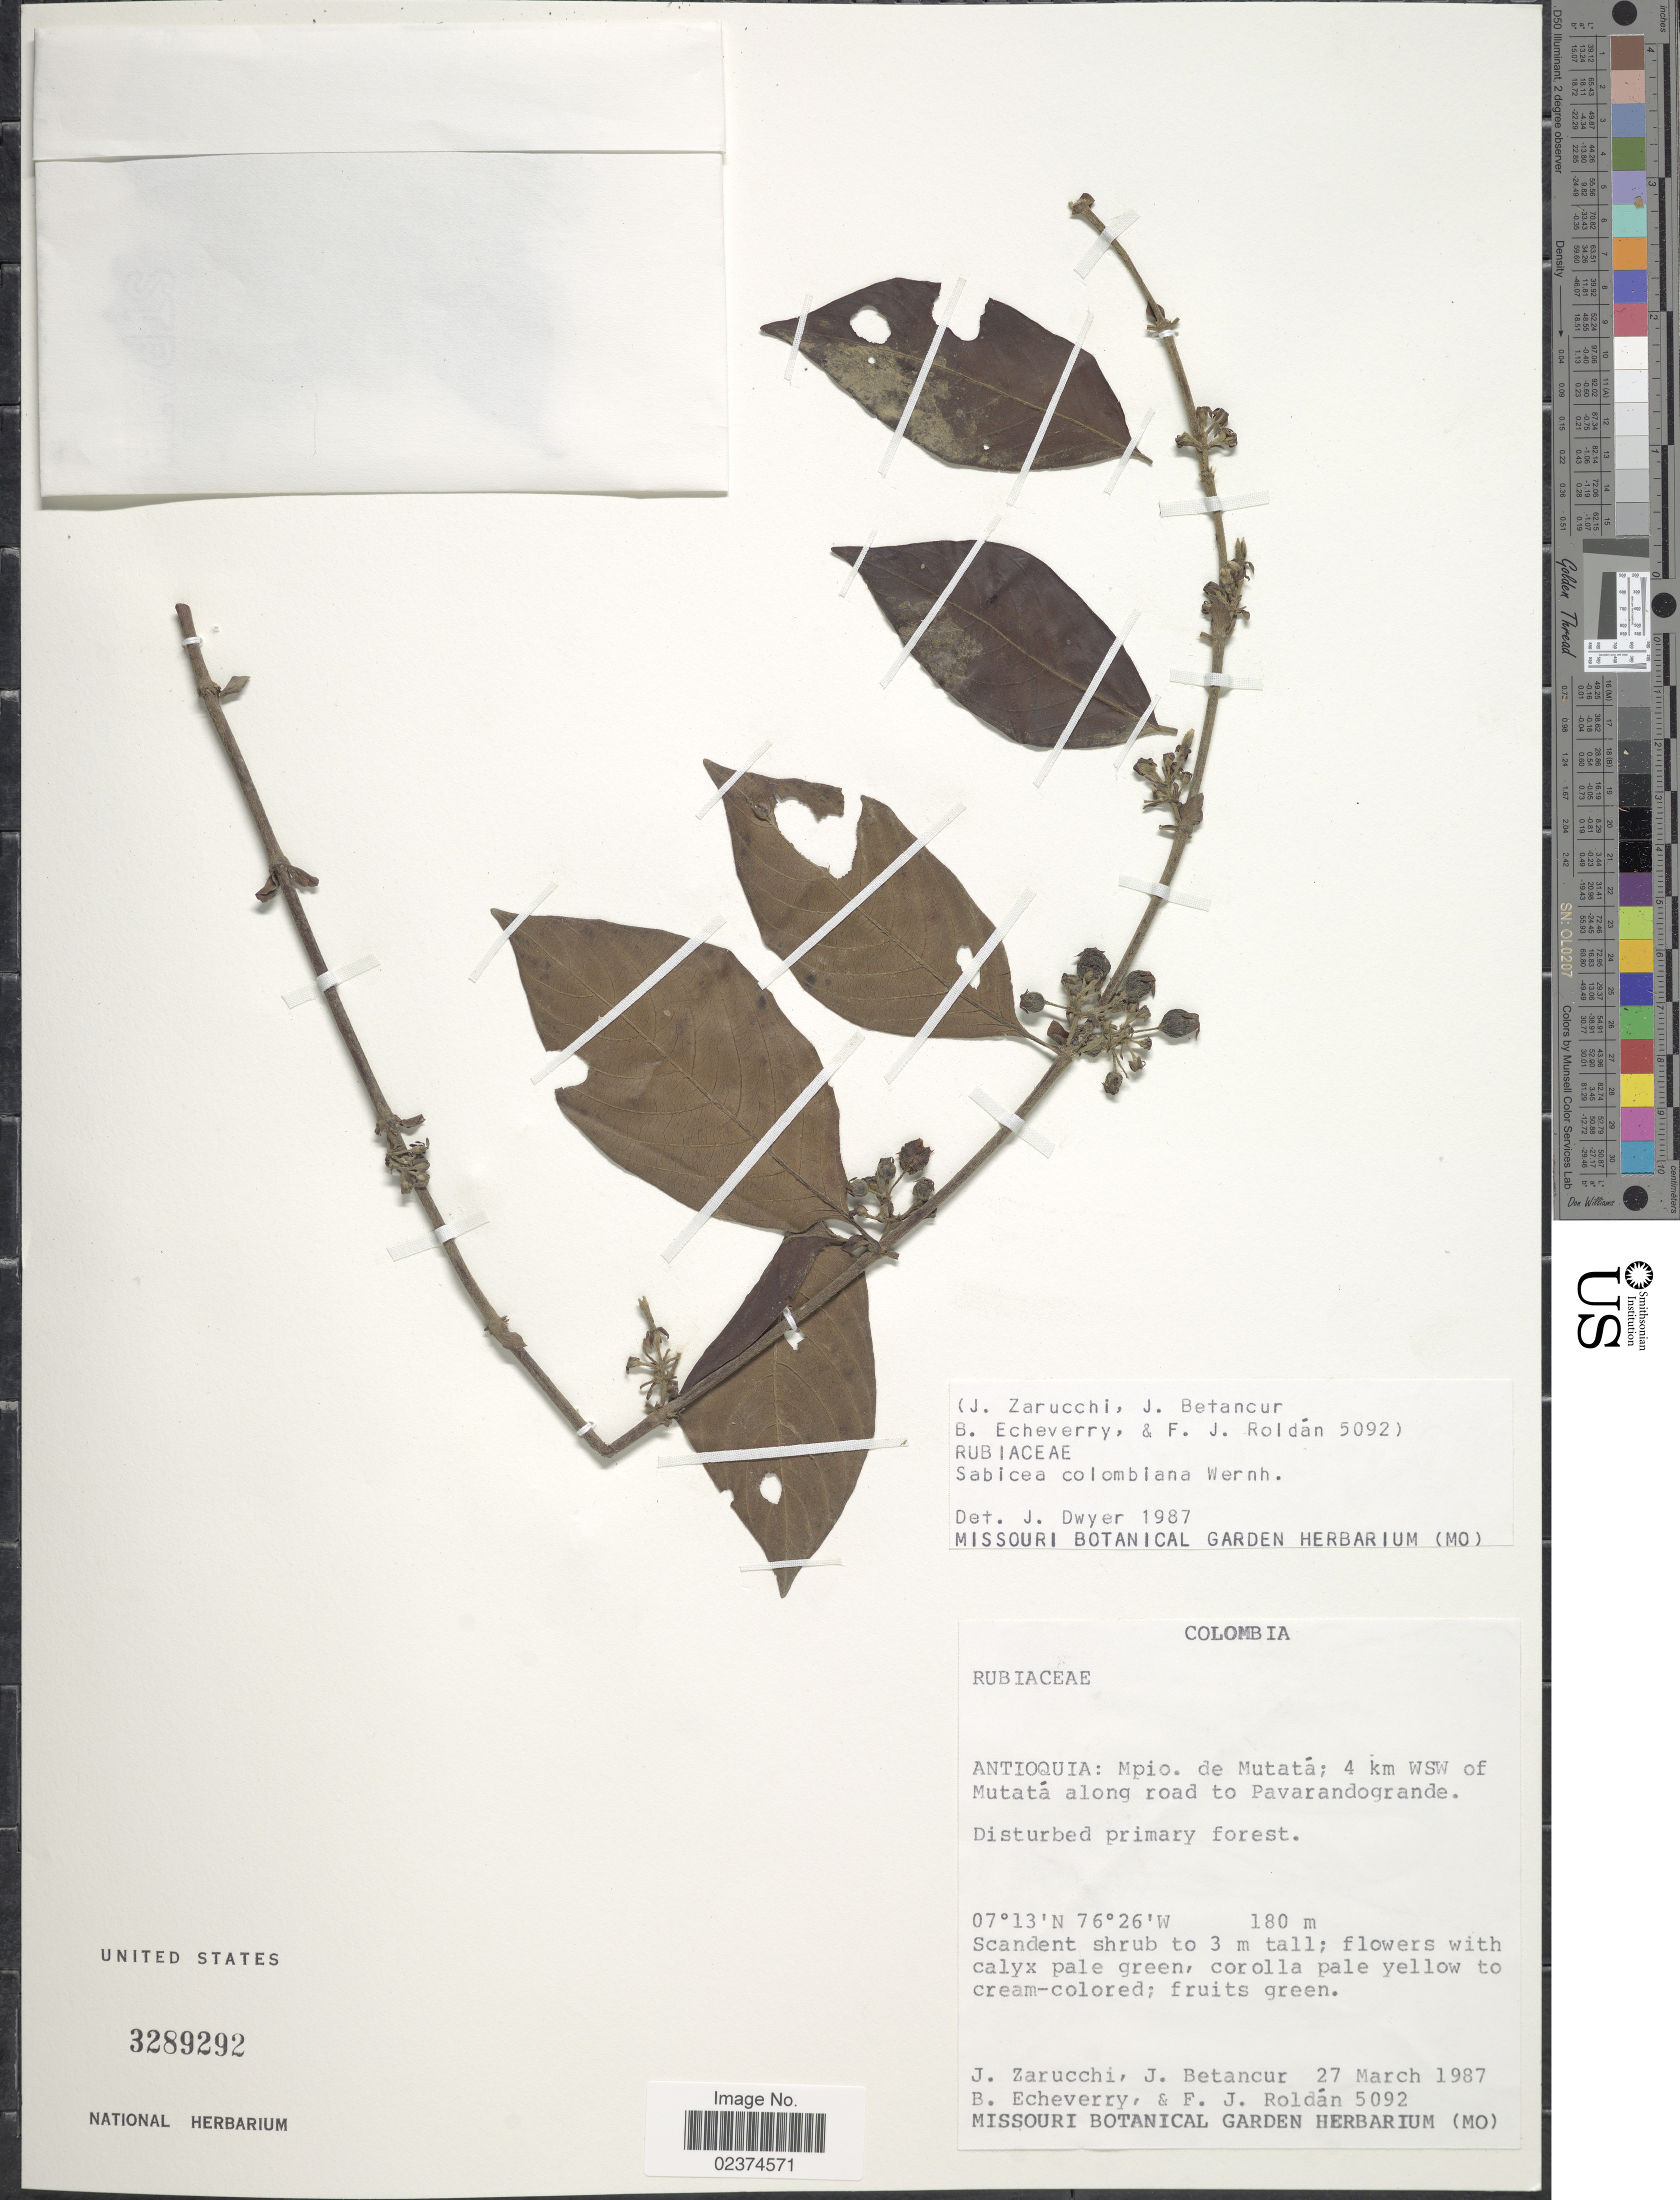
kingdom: Plantae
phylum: Tracheophyta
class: Magnoliopsida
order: Gentianales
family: Rubiaceae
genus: Sabicea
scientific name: Sabicea colombiana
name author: Wernham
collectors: J. L. Zarucchi, J. Betancur, B. Echeverry & F. J. Roldán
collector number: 5092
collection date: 1987-03-27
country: Colombia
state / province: Antioquia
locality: Mpio. de Mutata; 4 km WSW of Mutata along road to Pacarandogrande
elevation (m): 180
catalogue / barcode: US 3289292